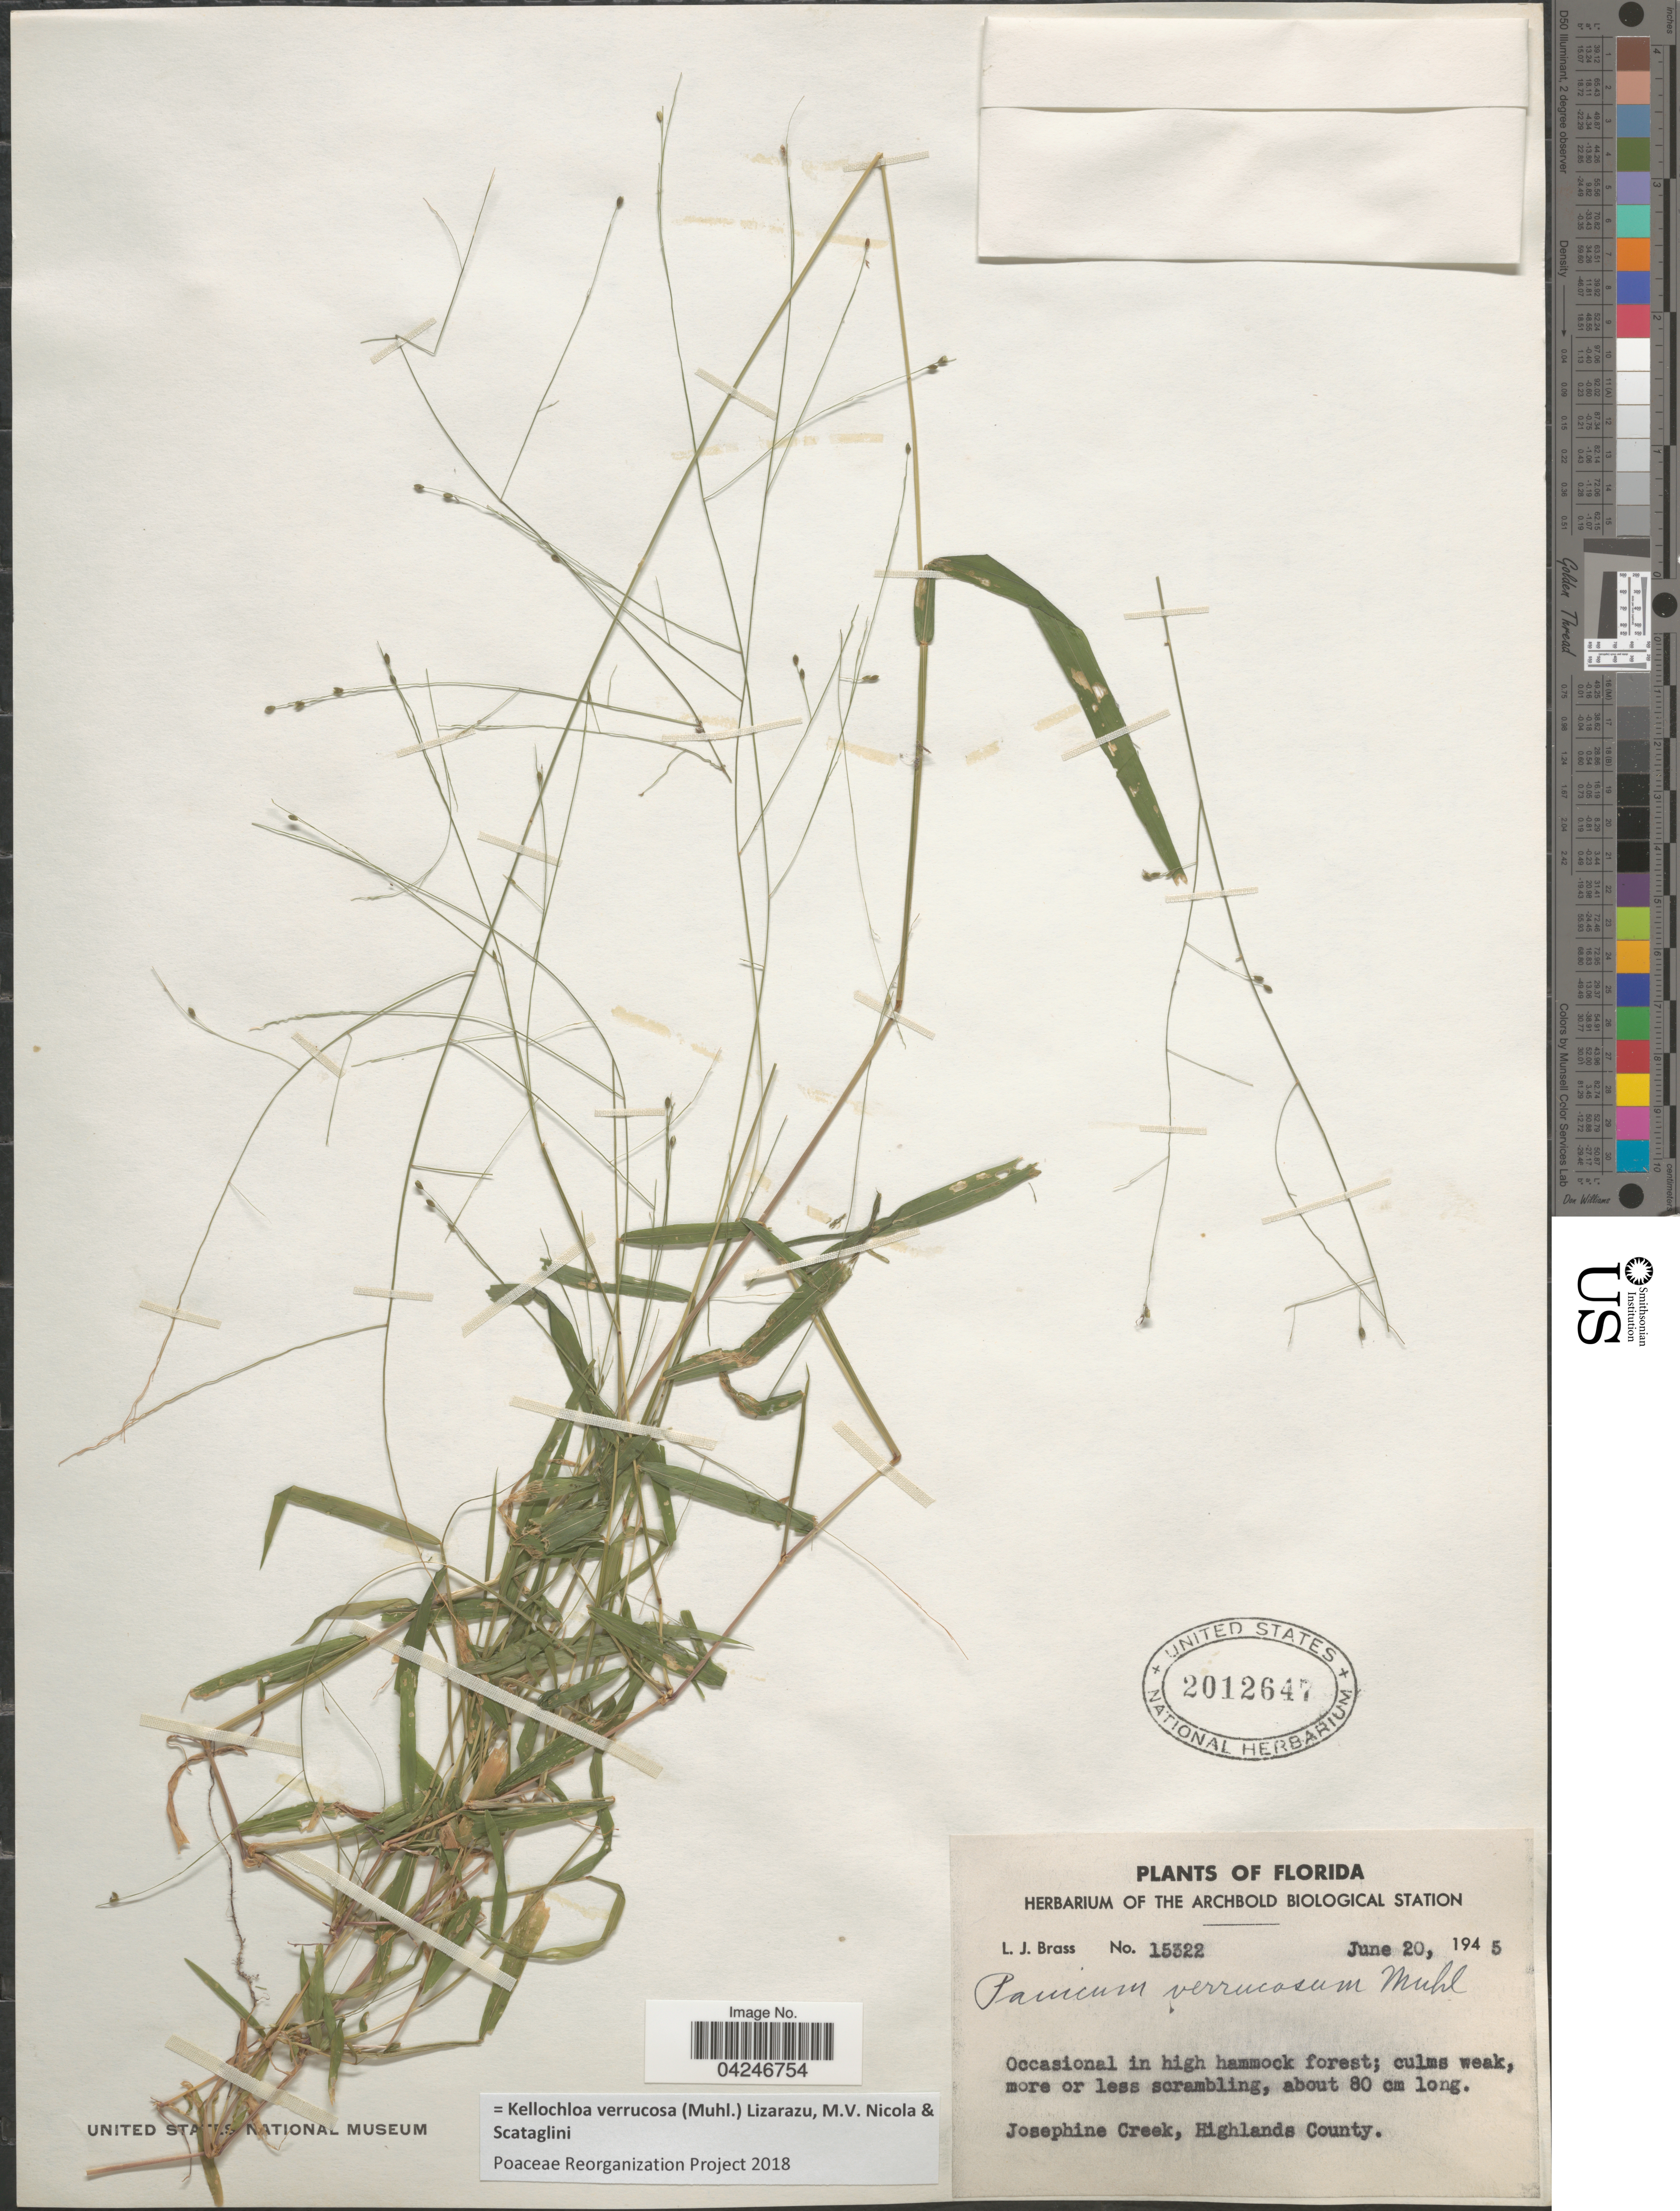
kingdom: Plantae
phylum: Tracheophyta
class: Liliopsida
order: Poales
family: Poaceae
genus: Kellochloa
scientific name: Kellochloa verrucosa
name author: (Muhl.) Lizarazu et al.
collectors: L. J. Brass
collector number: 15322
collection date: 1945-06-20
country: United States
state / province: Florida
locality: Josephine Creek, Highlands County.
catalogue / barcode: US 2012647